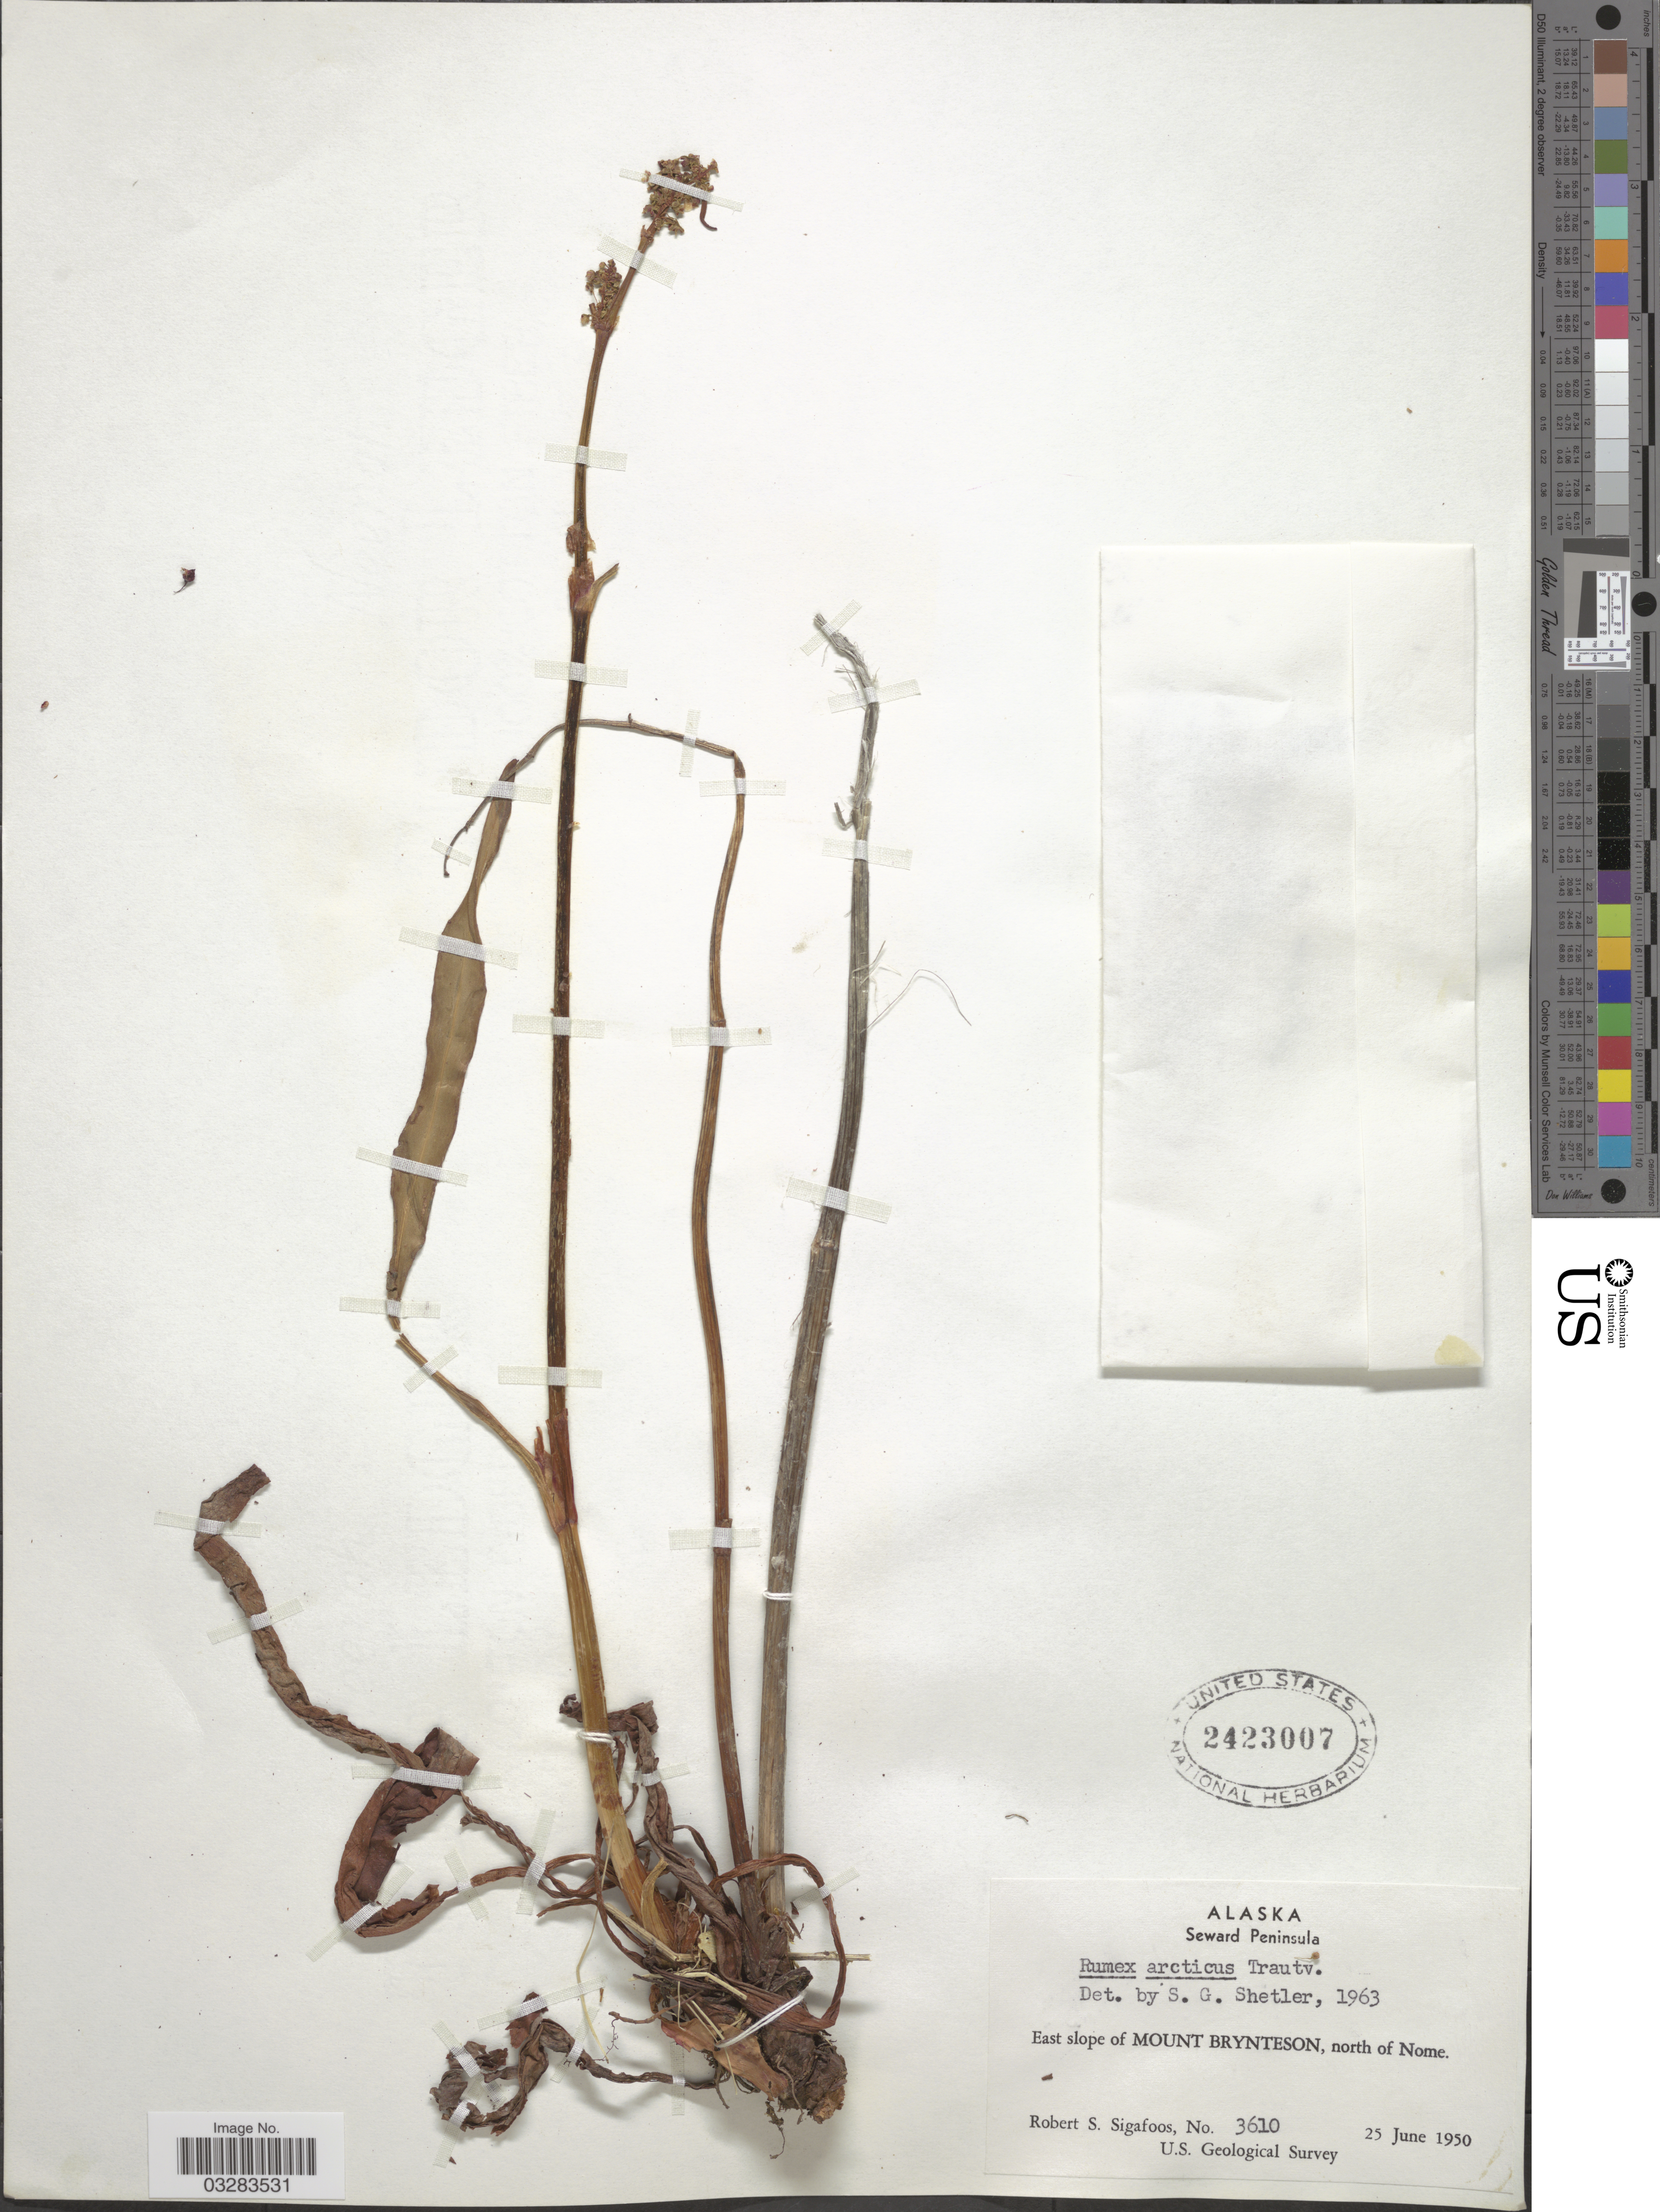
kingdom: Plantae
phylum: Tracheophyta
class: Magnoliopsida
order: Caryophyllales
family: Polygonaceae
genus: Rumex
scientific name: Rumex arcticus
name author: Trautv.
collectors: R. Sigafoos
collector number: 3610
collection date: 1950-06-25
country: United States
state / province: Alaska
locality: Seward Peninsula. East slope of Mount Brynteson, north of Nome.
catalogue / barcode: US 2423007